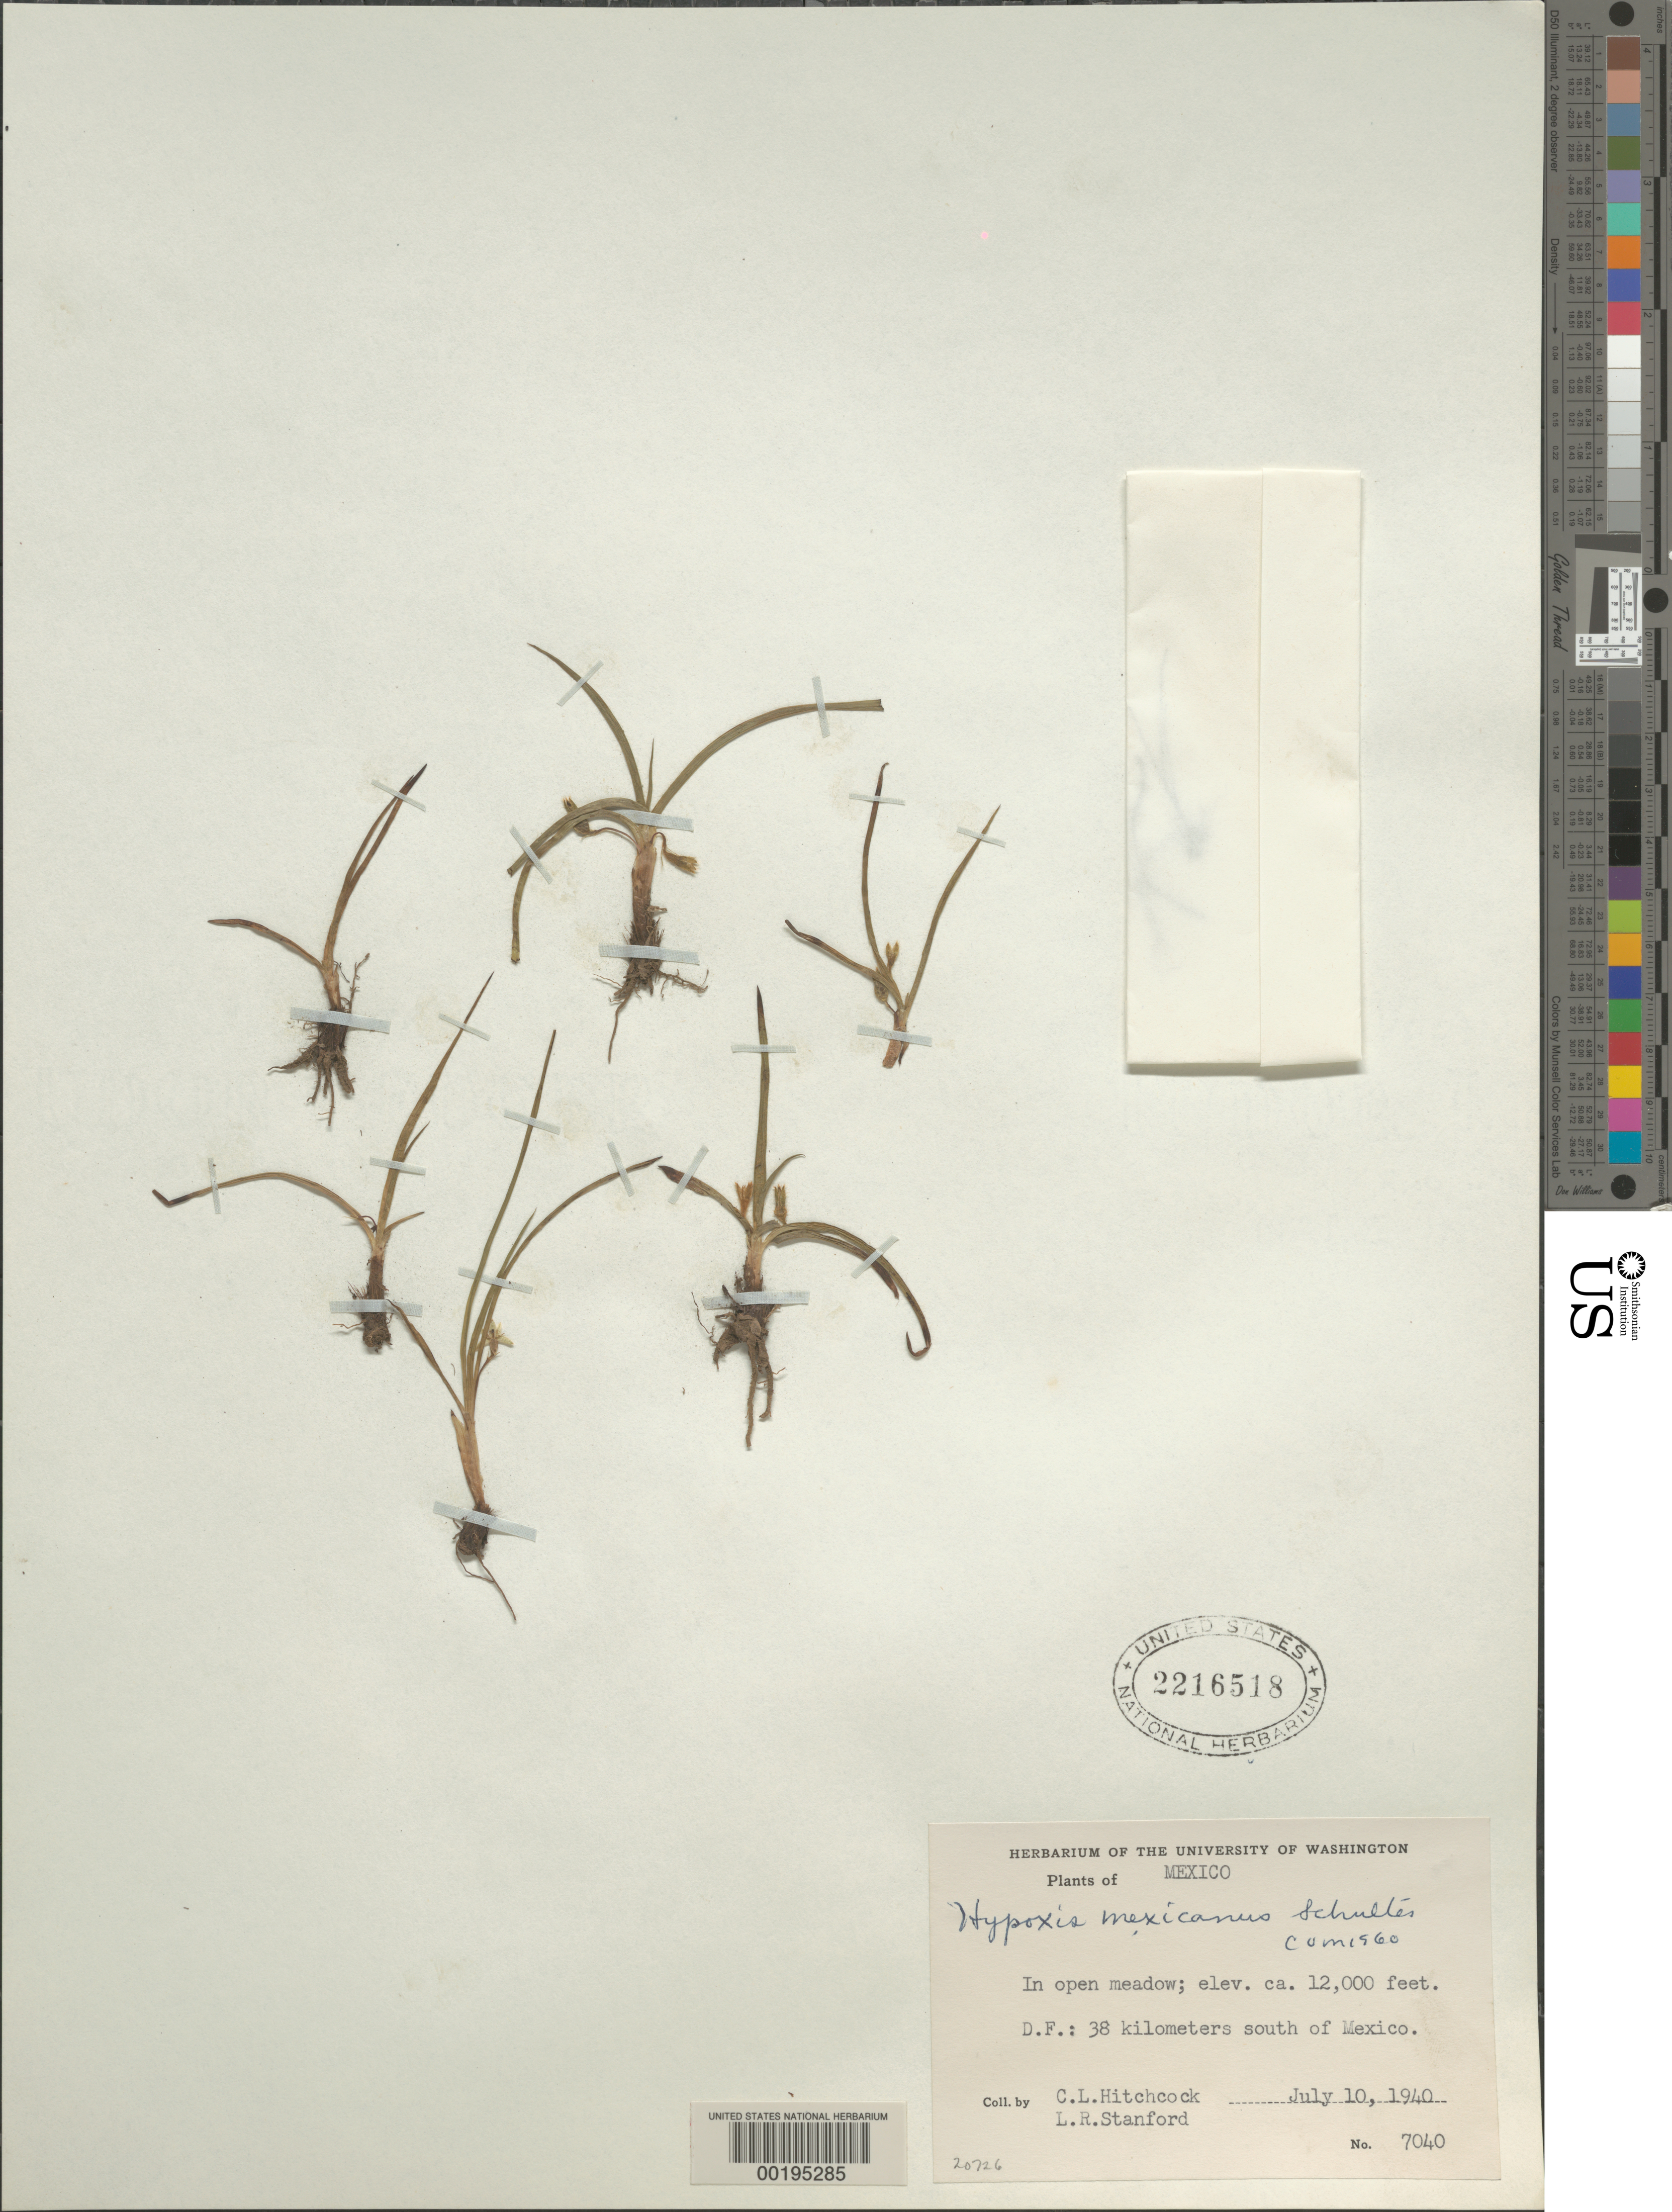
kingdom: Plantae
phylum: Tracheophyta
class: Liliopsida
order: Asparagales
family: Hypoxidaceae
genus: Hypoxis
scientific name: Hypoxis humilis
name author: Tharp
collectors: A. S. Hitchcock & L. R. Stanford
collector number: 7040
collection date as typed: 10 Jul 1940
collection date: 1940-07-10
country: Mexico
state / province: Distrito Federal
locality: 38 km S of Mexico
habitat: In open meadow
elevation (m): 3658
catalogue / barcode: US 2216518